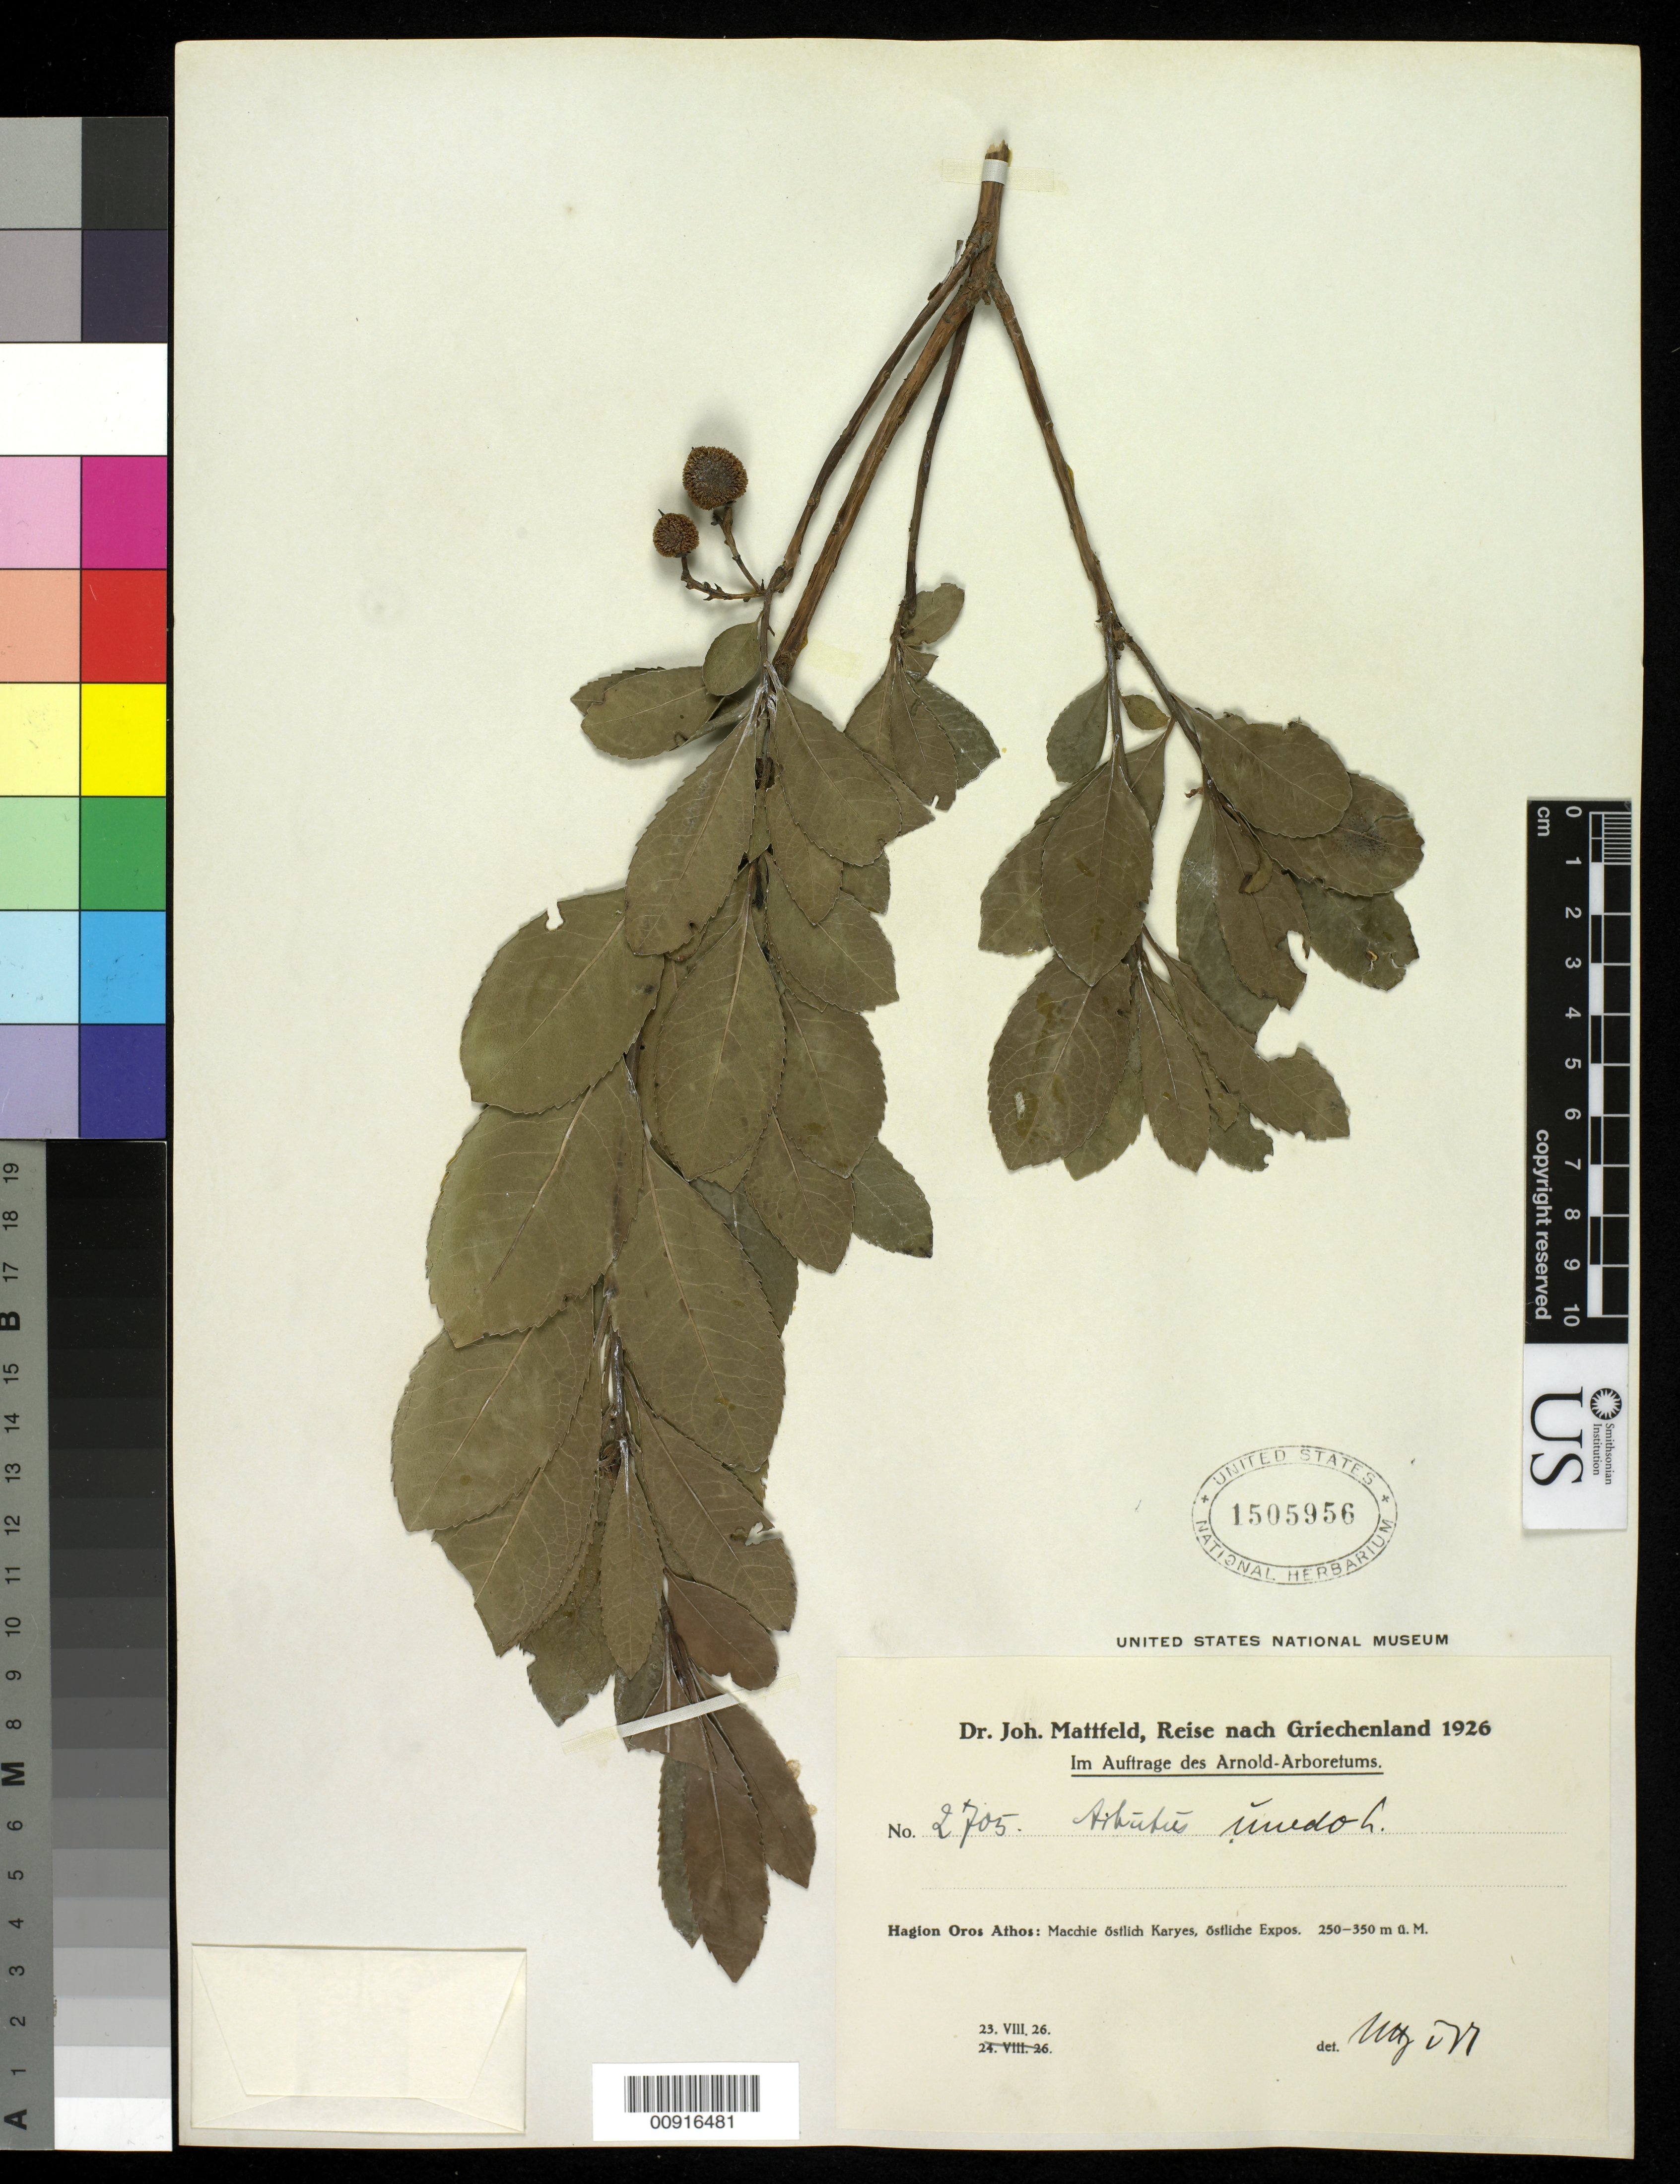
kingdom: Plantae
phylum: Tracheophyta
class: Magnoliopsida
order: Ericales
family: Ericaceae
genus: Arbutus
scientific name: Arbutus unedo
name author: L.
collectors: J. Mattfeld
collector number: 2705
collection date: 1926-08-23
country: Greece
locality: Hagion Oros Athos: Macchie ostlich Karyes, ostliche Expos 250-350 m. u M.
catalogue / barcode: US 1505956